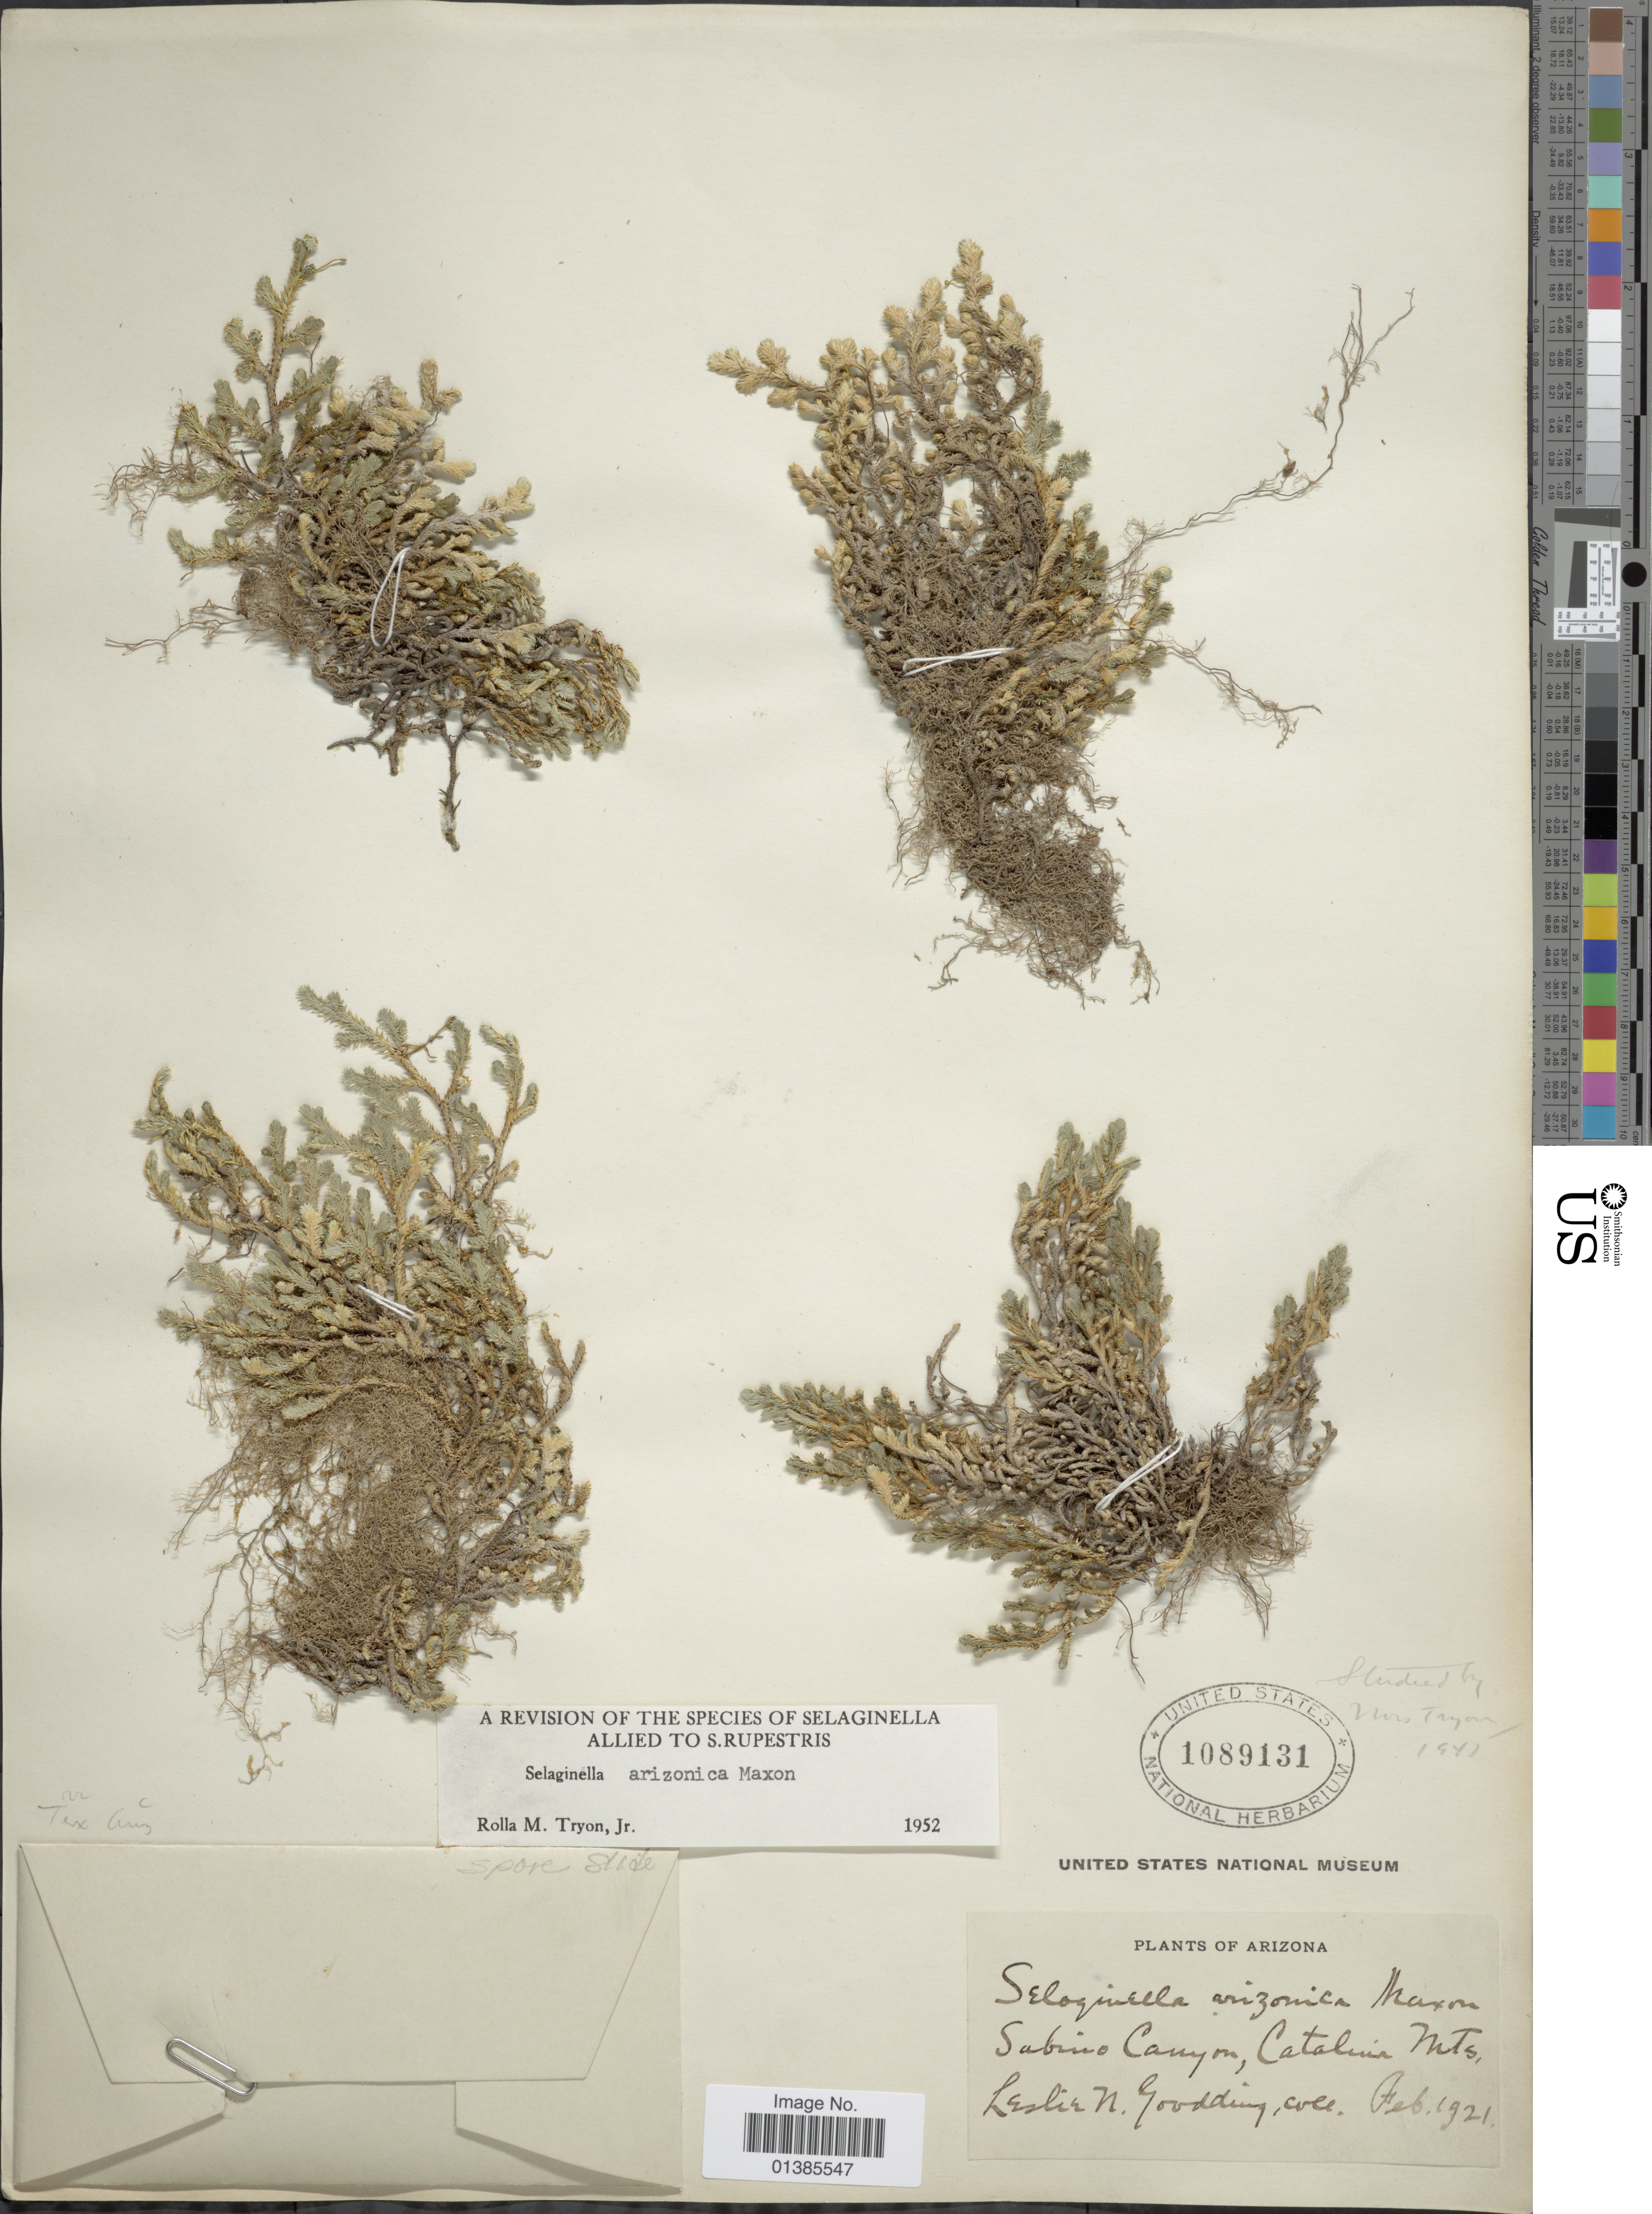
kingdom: Plantae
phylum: Tracheophyta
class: Lycopodiopsida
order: Selaginellales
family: Selaginellaceae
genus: Selaginella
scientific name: Selaginella arizonica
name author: Maxon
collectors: L. N. Goodding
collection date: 1921-02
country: United States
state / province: Arizona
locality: Sabino Canyon, Catalina Mts.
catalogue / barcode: US 1089131